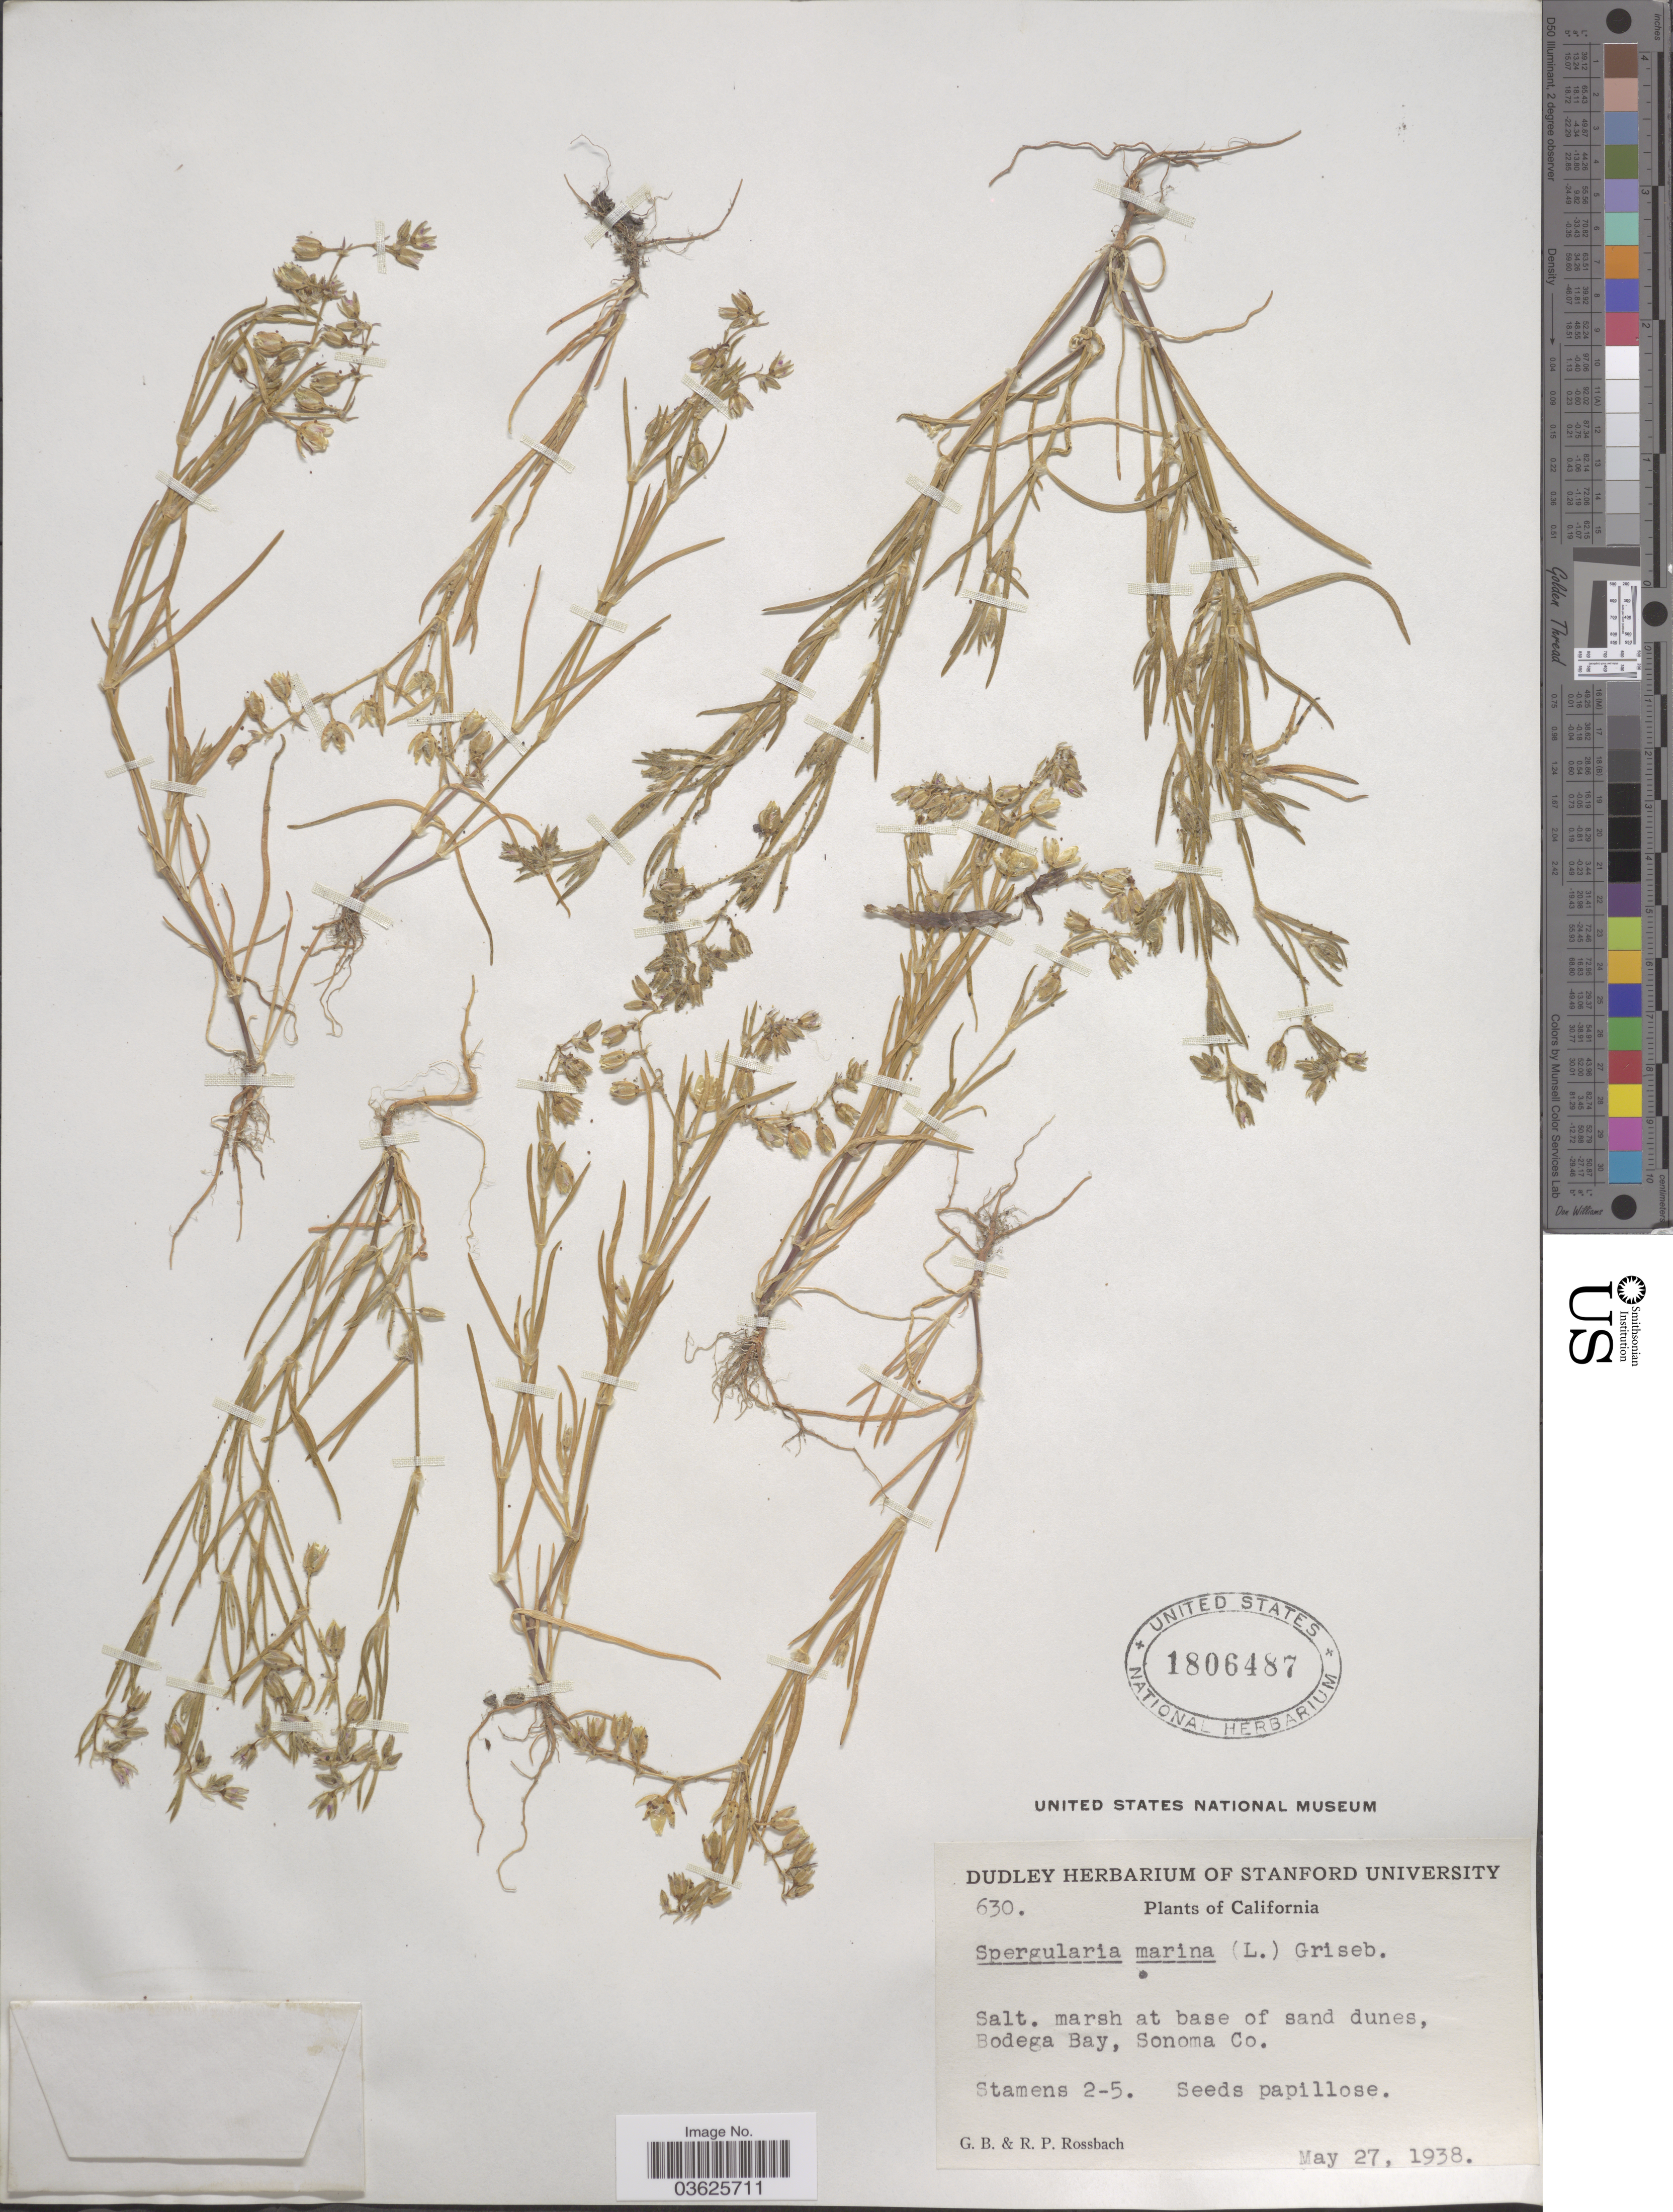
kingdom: Plantae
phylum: Tracheophyta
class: Magnoliopsida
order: Caryophyllales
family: Caryophyllaceae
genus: Spergularia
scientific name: Spergularia marina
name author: (L.) Griseb.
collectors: G. Rossbach & R. P. Rossbach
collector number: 630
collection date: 1938-05-27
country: United States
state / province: California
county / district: Sonoma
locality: Bodega Bay, Sonoma Co.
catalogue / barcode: US 1806487